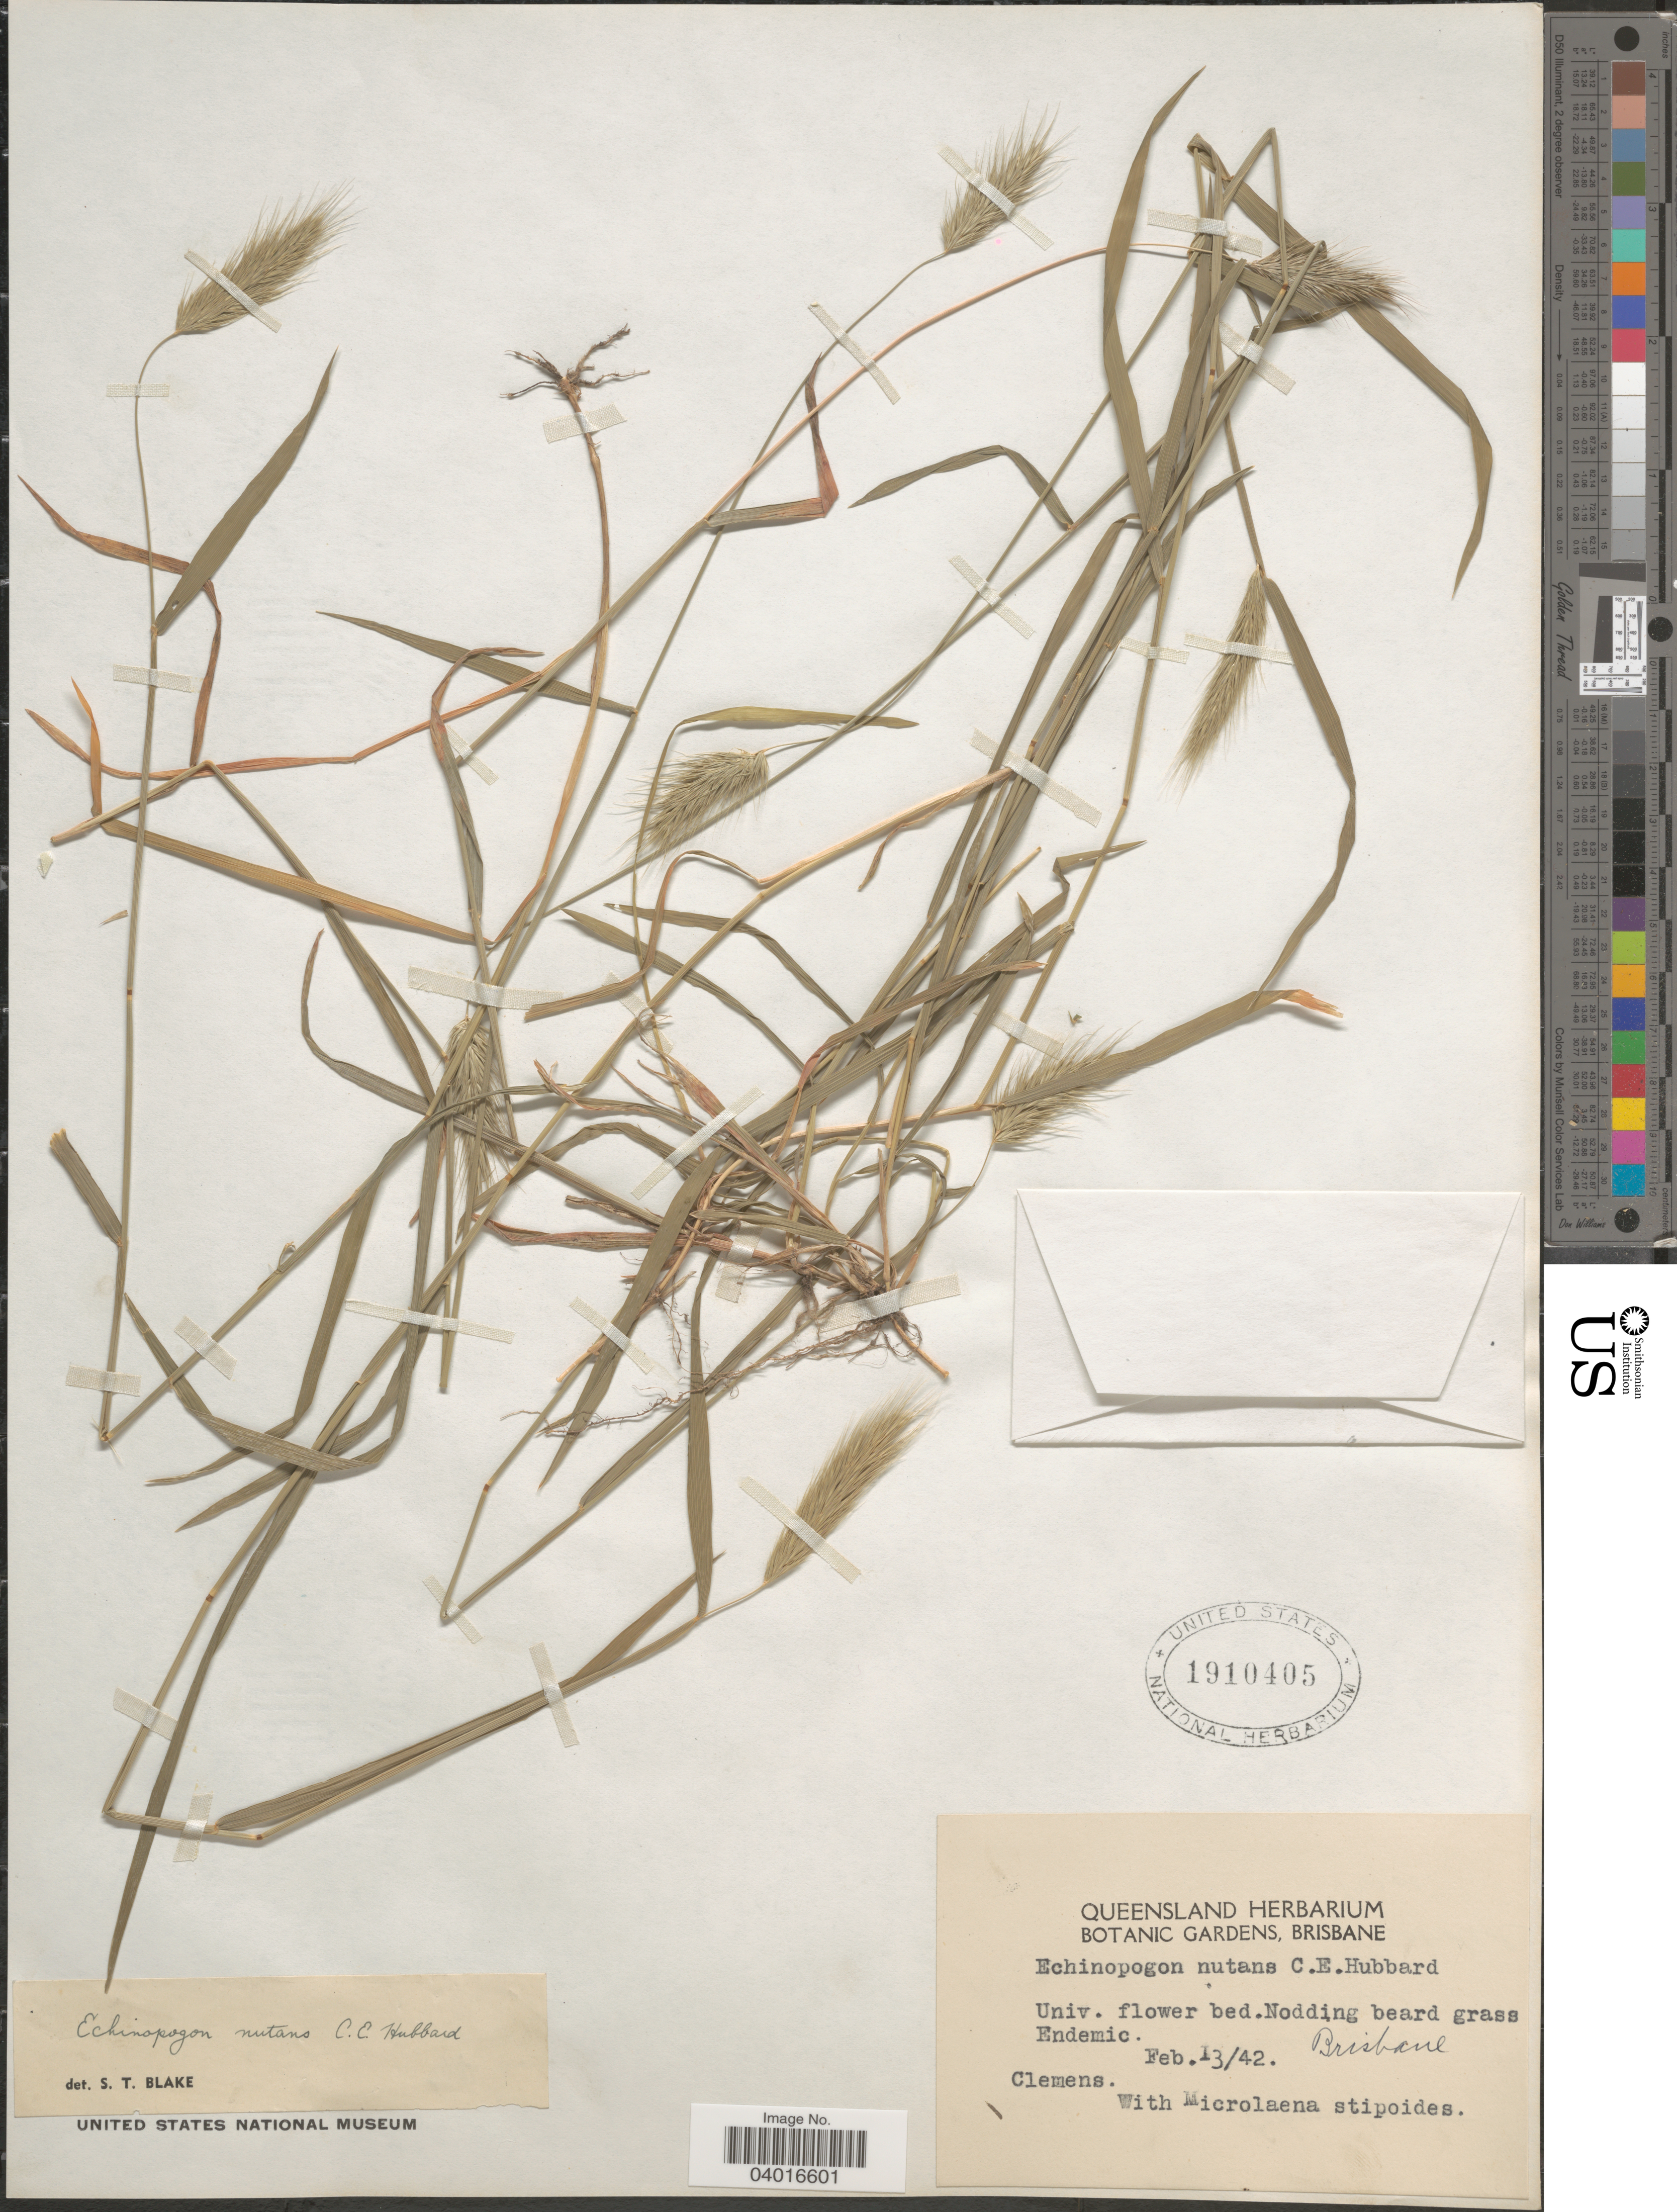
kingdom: Plantae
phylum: Tracheophyta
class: Liliopsida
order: Poales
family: Poaceae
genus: Echinopogon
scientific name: Echinopogon nutans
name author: C.E. Hubb.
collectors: -. Clemens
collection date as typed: Transcribed d/m/y: 13/2/42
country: Australia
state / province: Queensland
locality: Brisbane.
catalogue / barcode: US 1910405